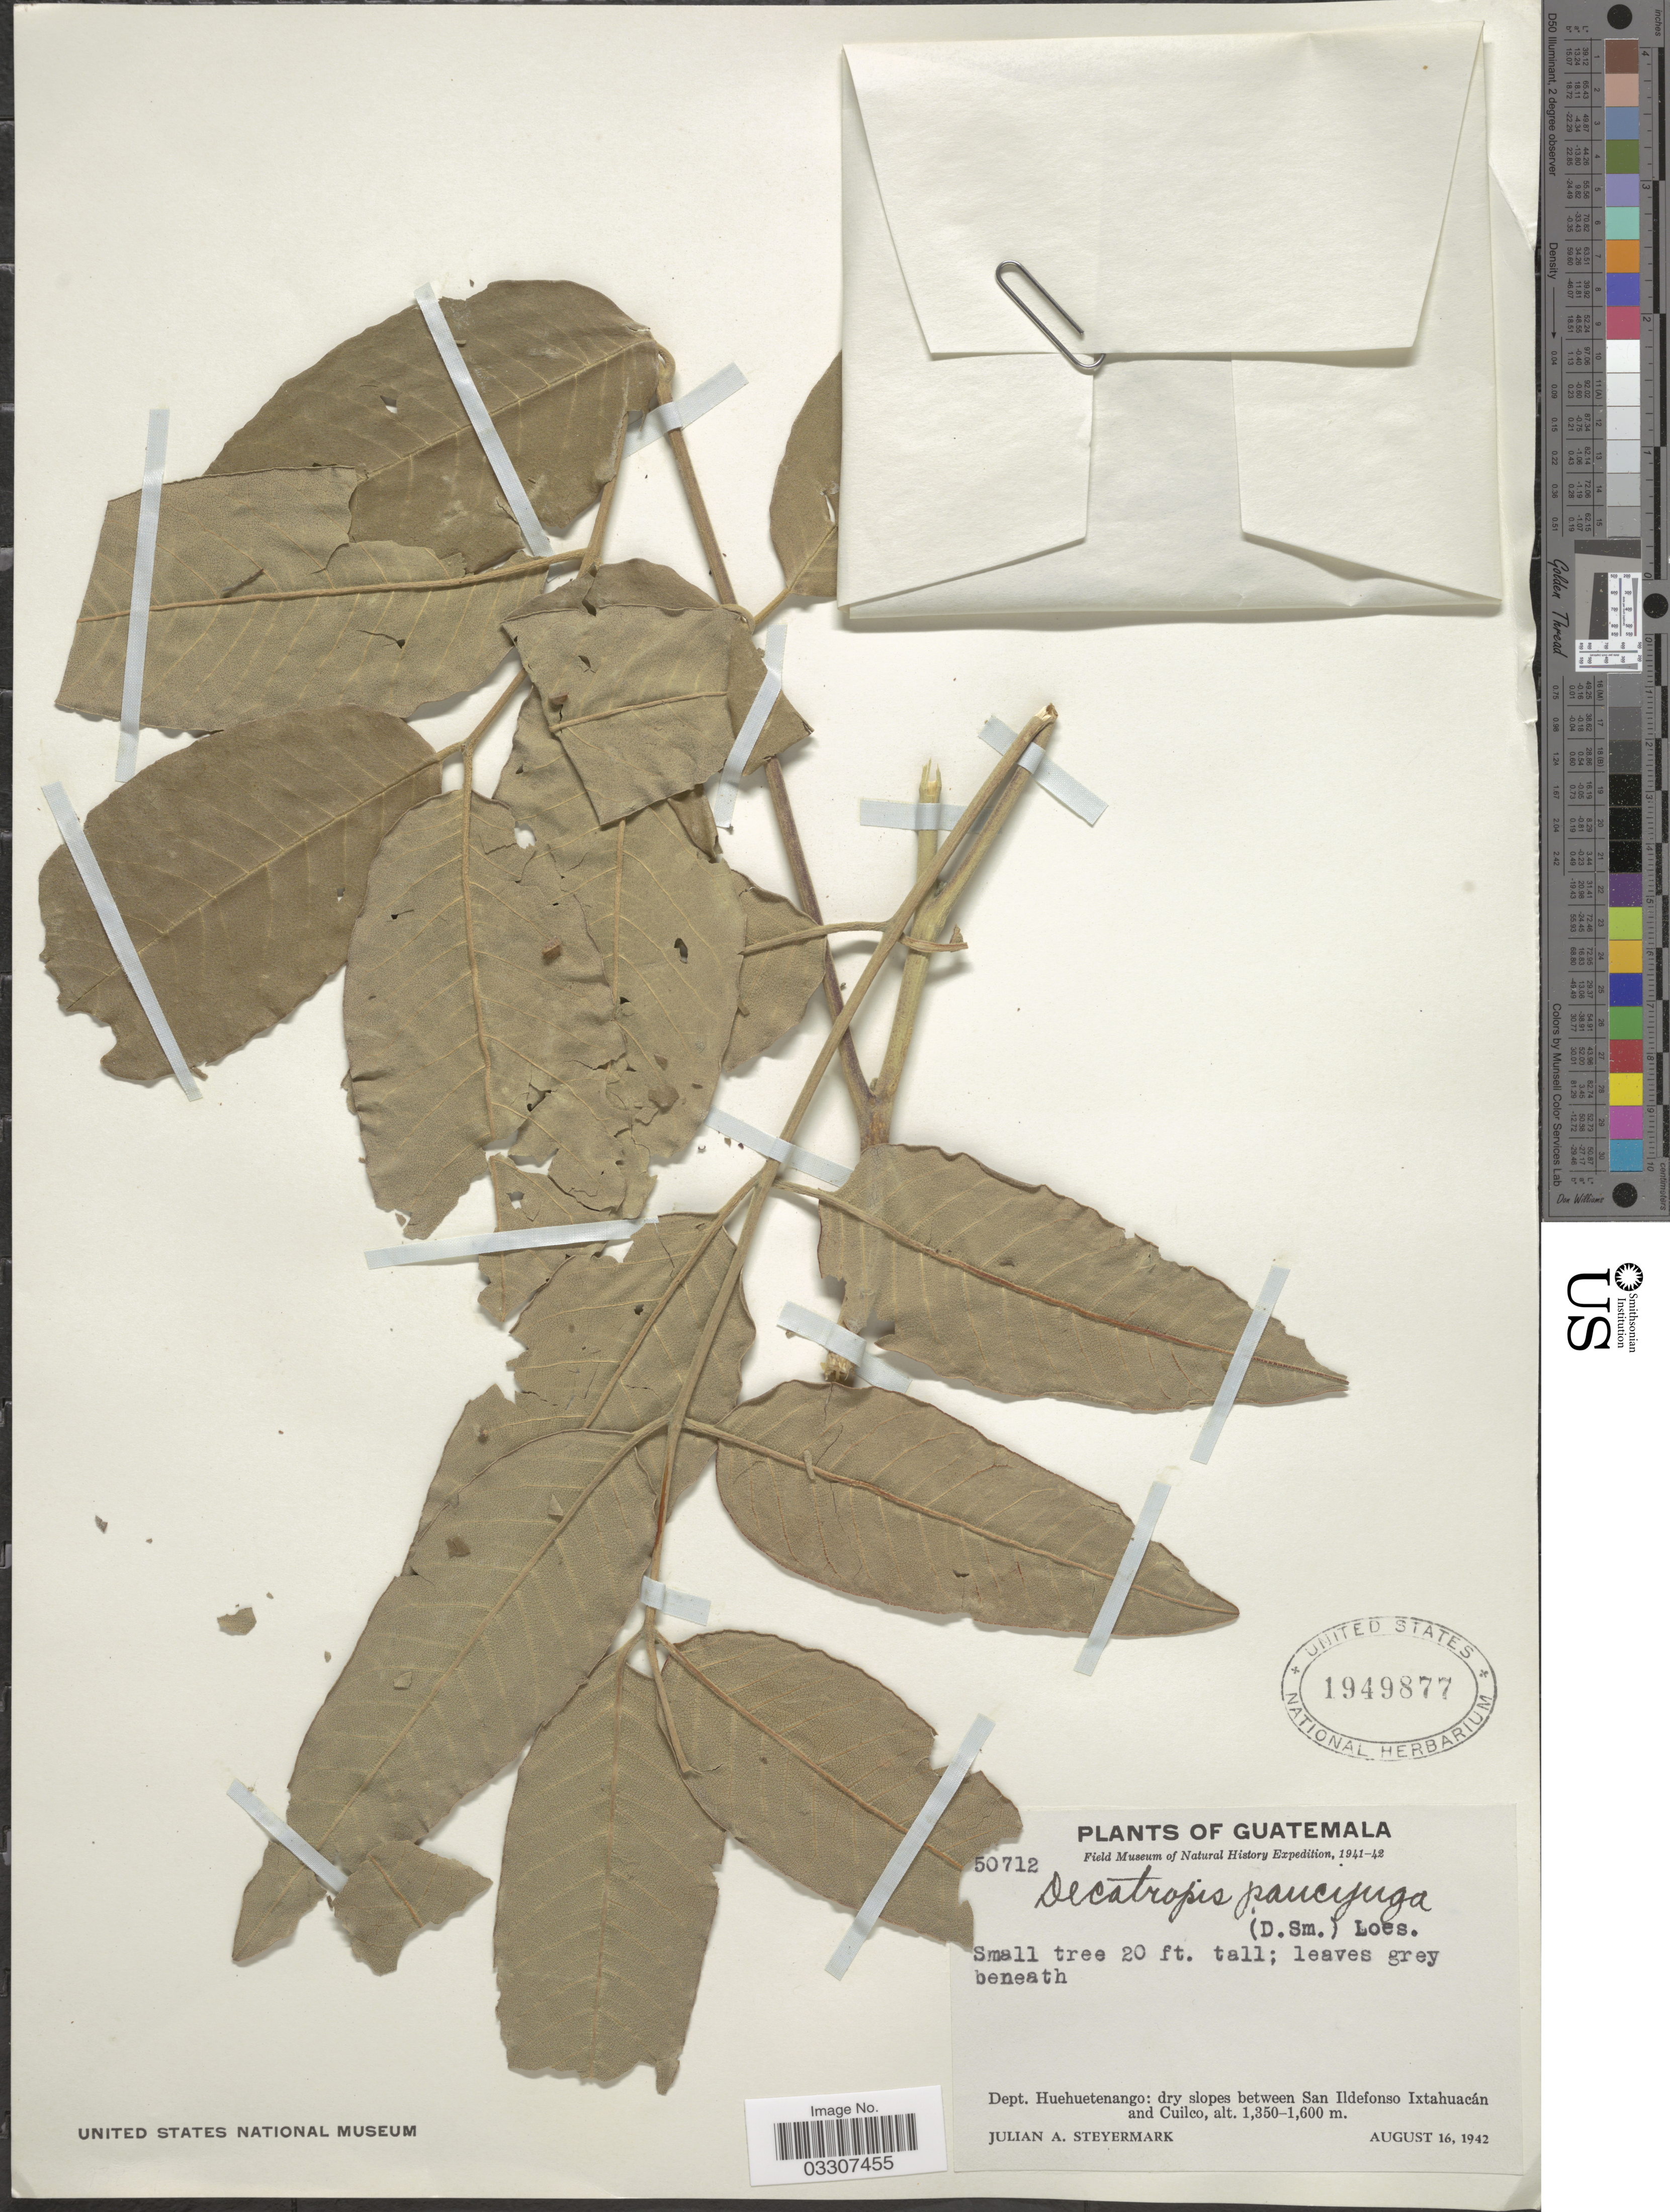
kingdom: Plantae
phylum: Tracheophyta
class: Magnoliopsida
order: Sapindales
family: Rutaceae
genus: Decatropis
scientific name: Decatropis paucijuga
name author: (Donn. Sm.) Loes.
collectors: J. Steyermark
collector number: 50712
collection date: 1942-08-16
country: Guatemala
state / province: Huehuetenango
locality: Dept. Huehuetenango; dry slopes between San Ildefonso Ixtahuacán and Cuilco.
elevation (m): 1350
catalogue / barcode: US 1949877